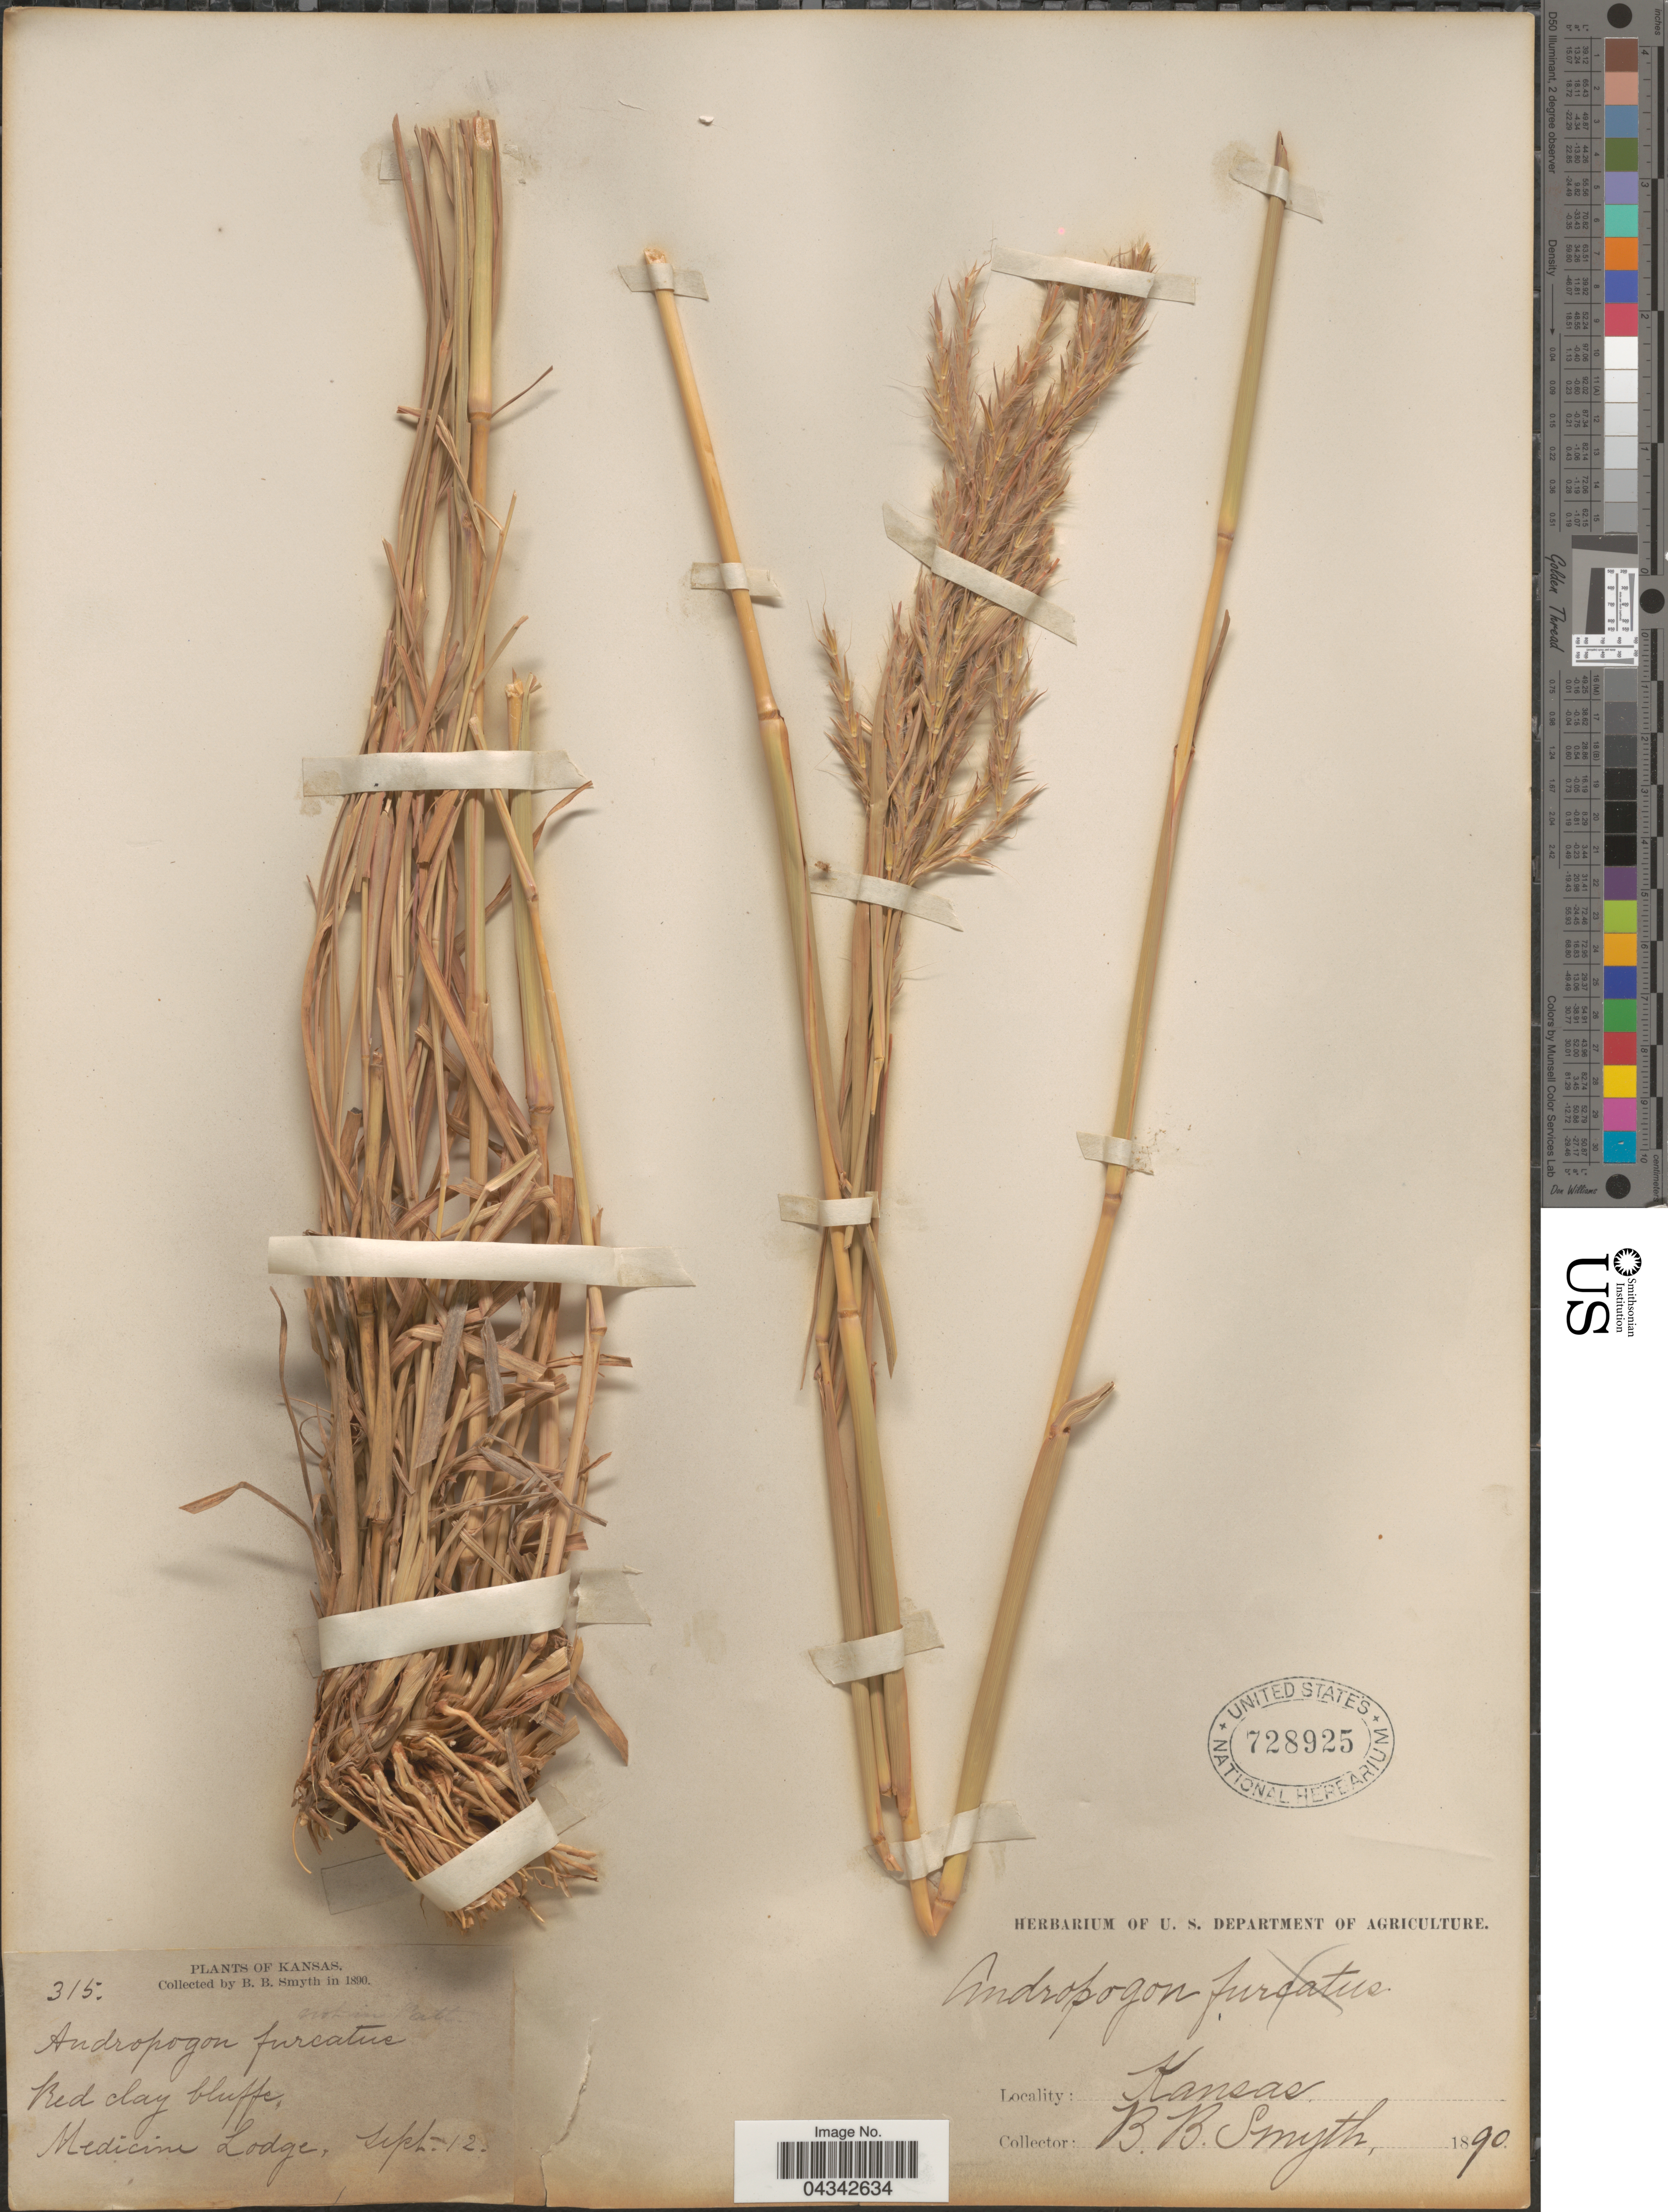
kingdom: Plantae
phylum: Tracheophyta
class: Liliopsida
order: Poales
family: Poaceae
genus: Andropogon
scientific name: Andropogon gerardii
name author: Vitman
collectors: B. Smyth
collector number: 315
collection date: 1890-09-12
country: United States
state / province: Kansas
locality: Red clay bluffs, Medicine Lodge.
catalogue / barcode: US 728925